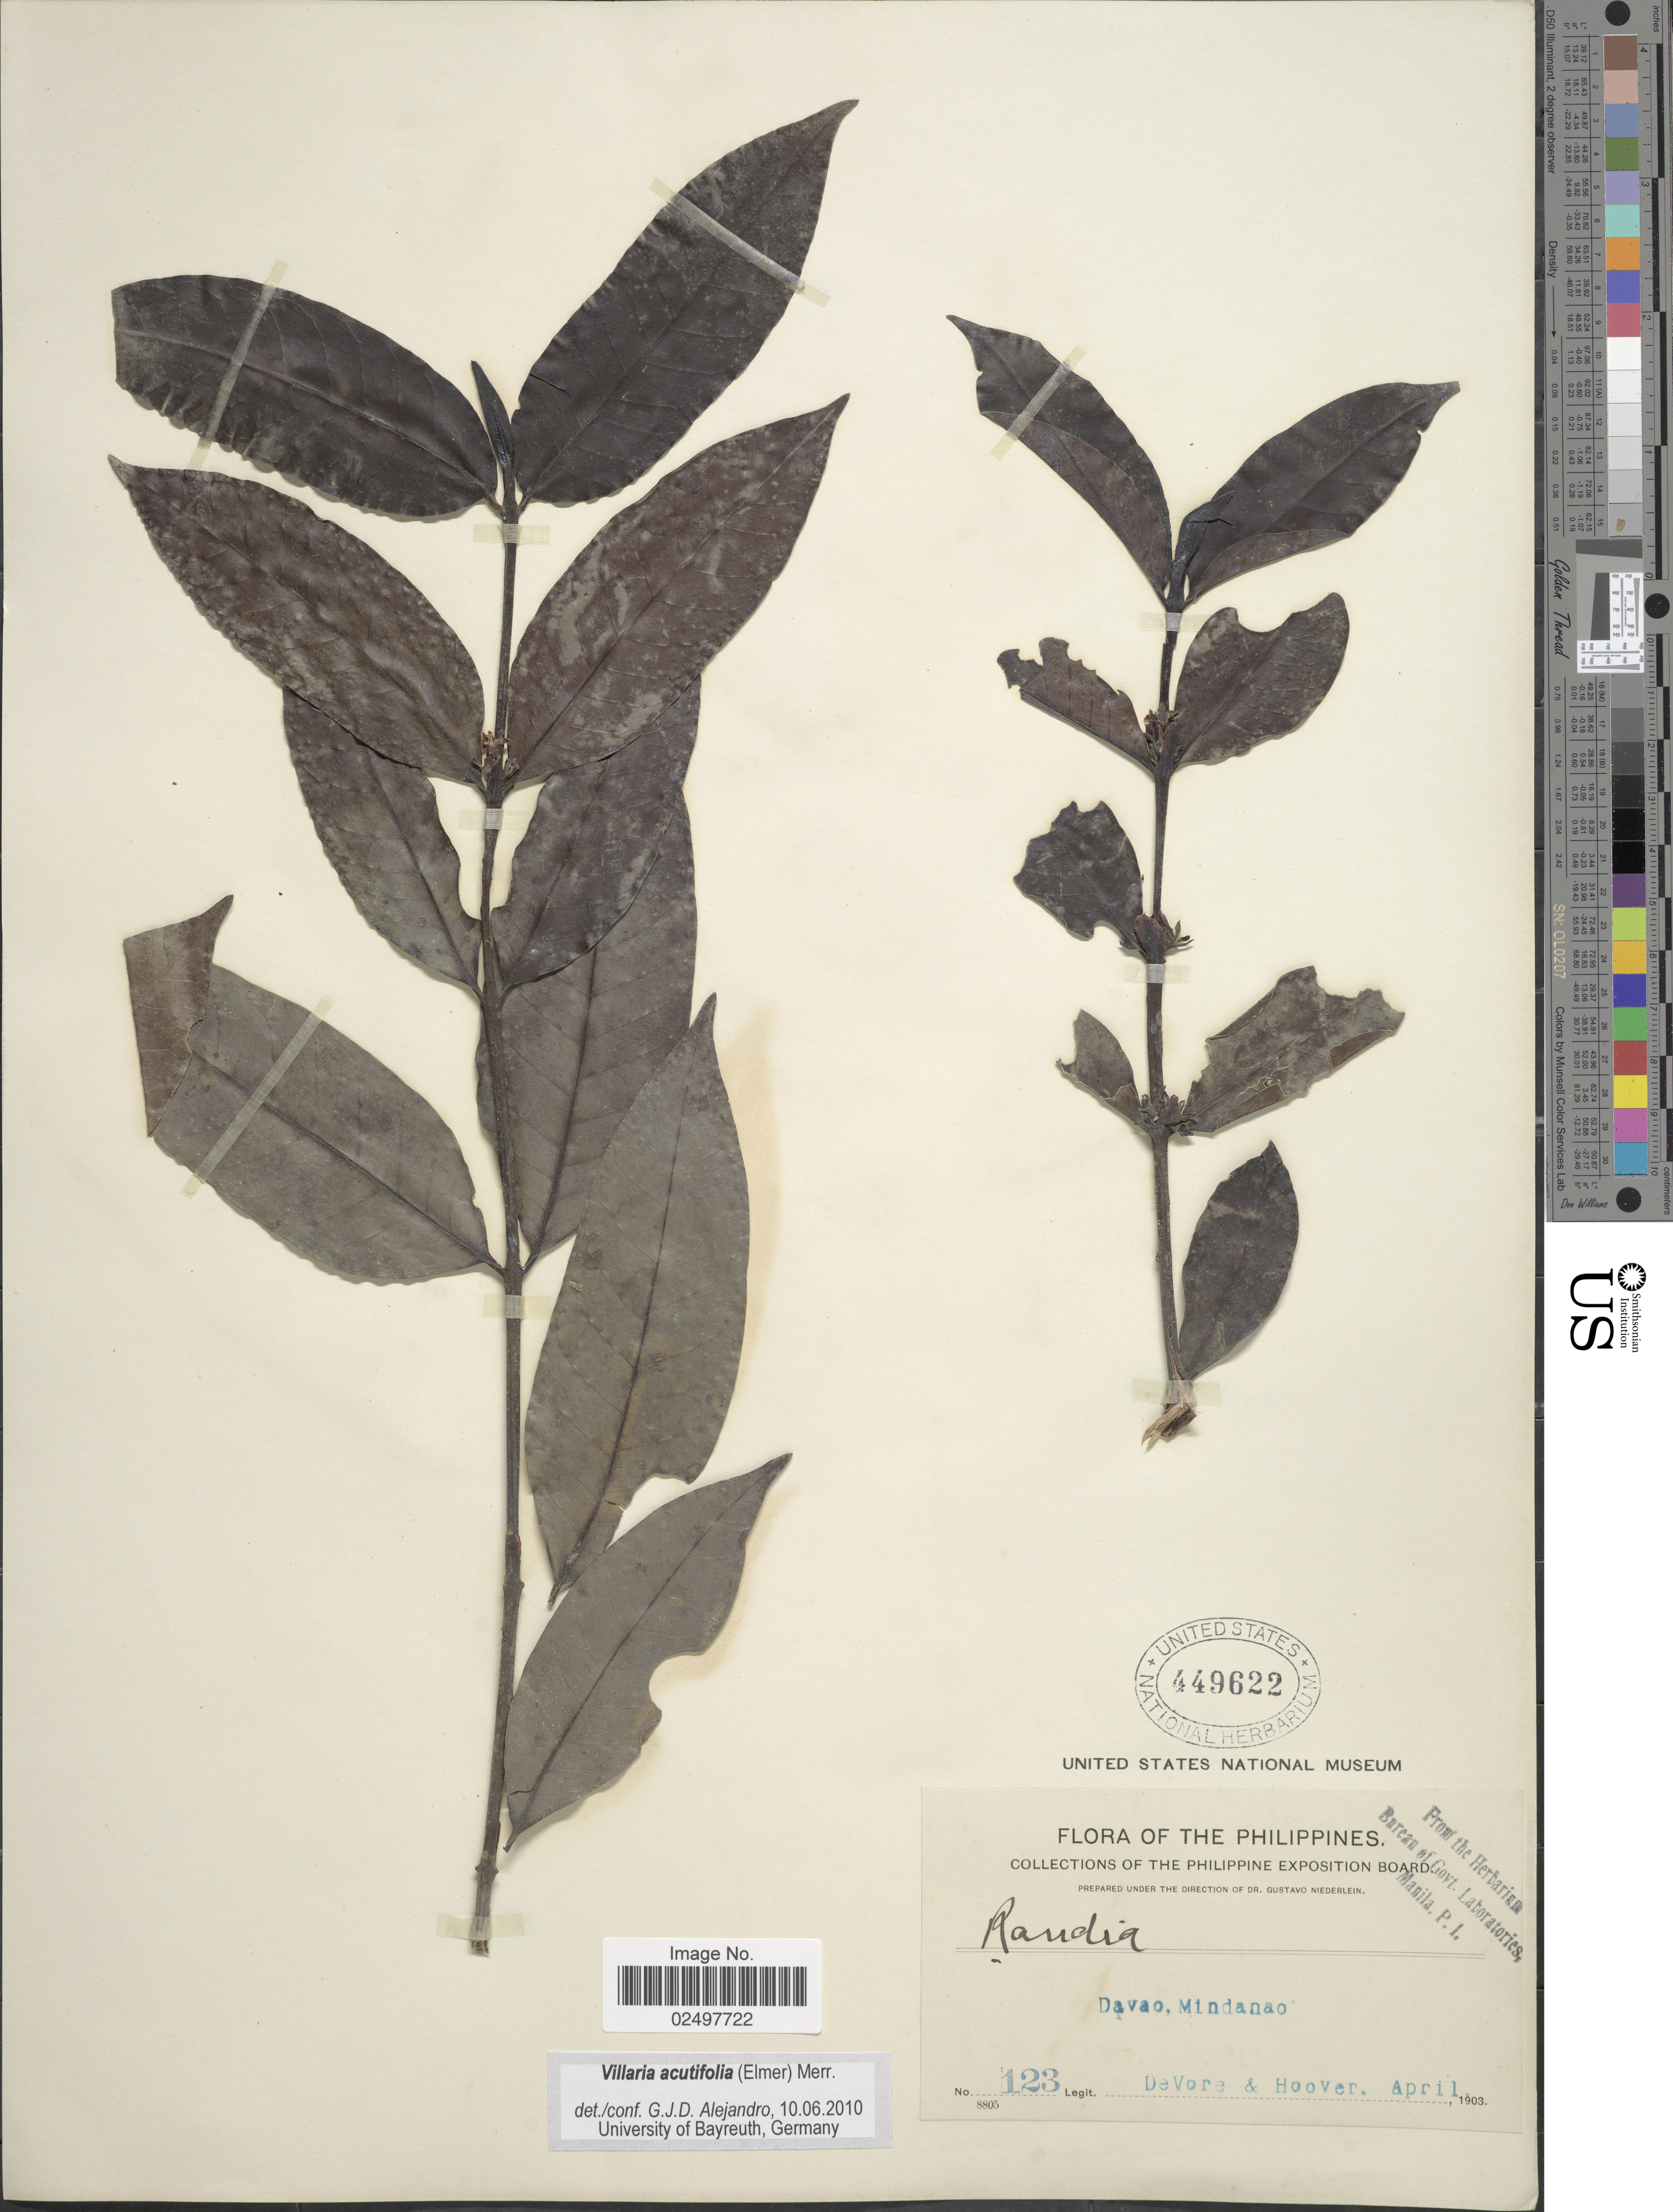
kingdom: Plantae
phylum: Tracheophyta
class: Magnoliopsida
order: Gentianales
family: Rubiaceae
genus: Villaria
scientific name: Villaria acutifolia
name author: (Elmer) Merr.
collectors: -. DeVore & -- Hoover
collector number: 123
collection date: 1903-04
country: Philippines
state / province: Davao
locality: Mindanao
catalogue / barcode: US 449622